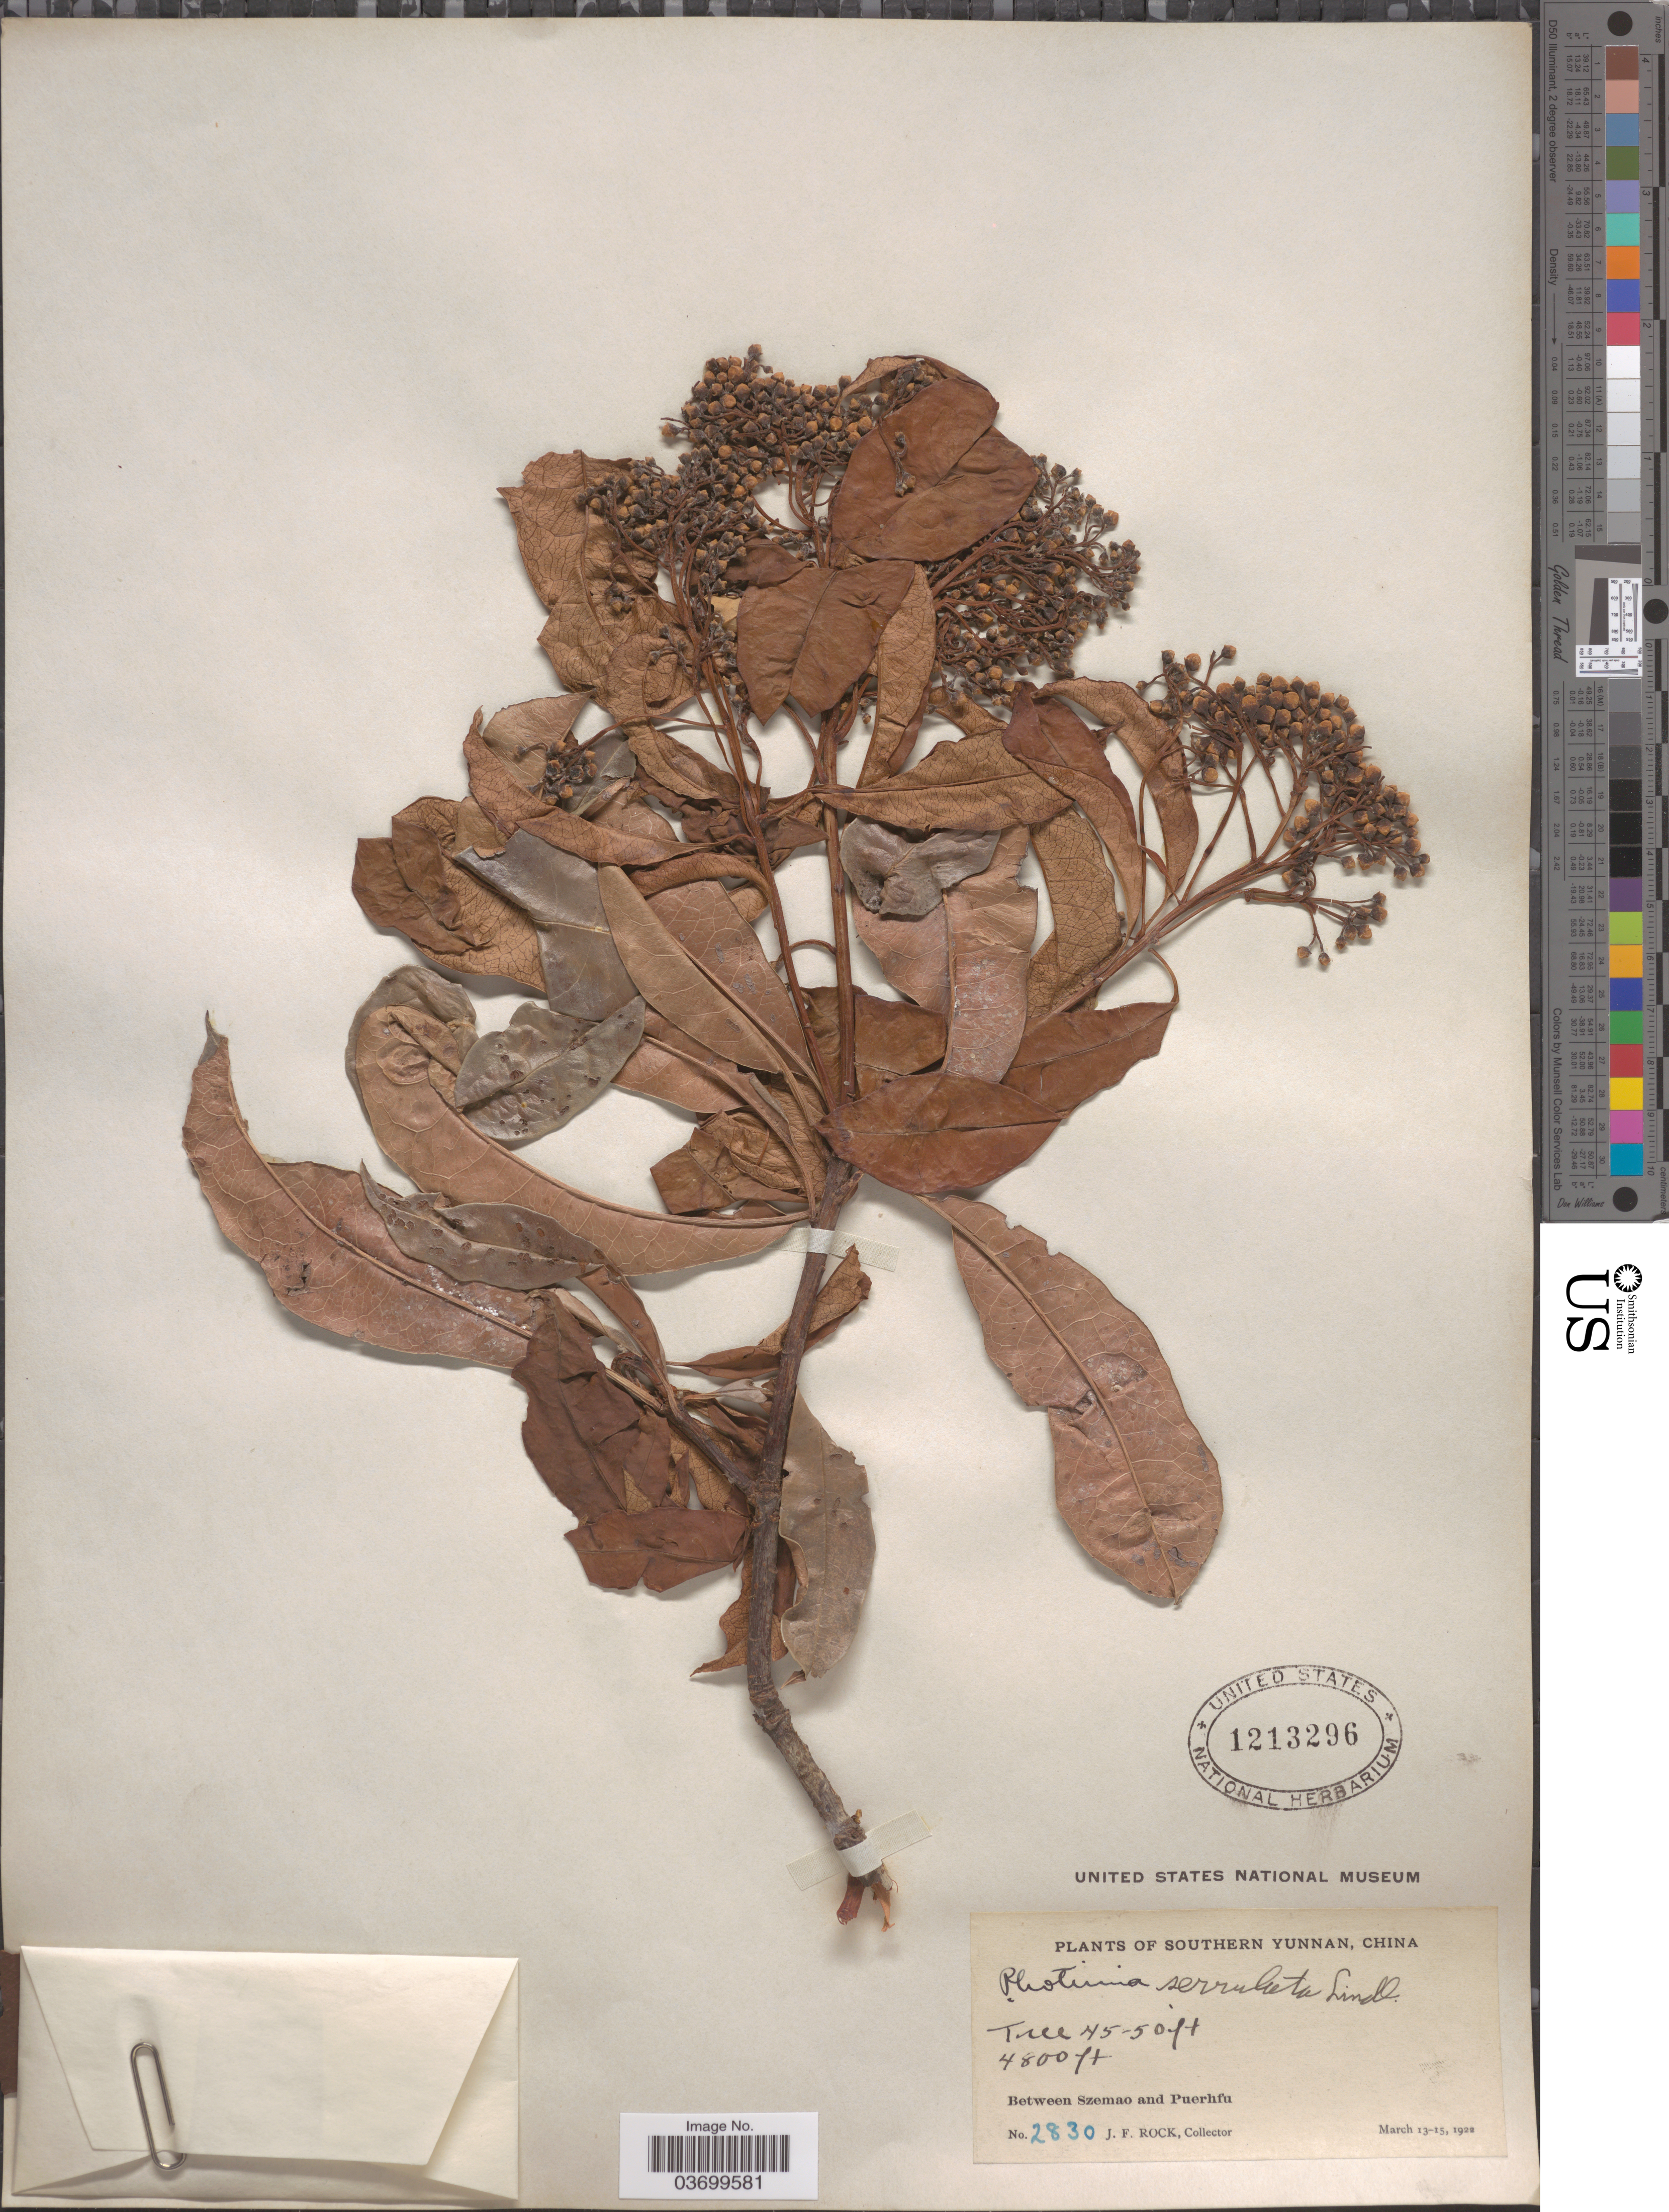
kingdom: Plantae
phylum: Tracheophyta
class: Magnoliopsida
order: Rosales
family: Rosaceae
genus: Photinia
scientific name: Photinia serrulata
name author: Franch. & Sav.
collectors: J. Rock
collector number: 2830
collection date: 1922-03-13/1922-03-15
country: China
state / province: Yunnan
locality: Southern Yunnan. Between Szemao and Puerhfu.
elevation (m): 1463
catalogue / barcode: US 1213296